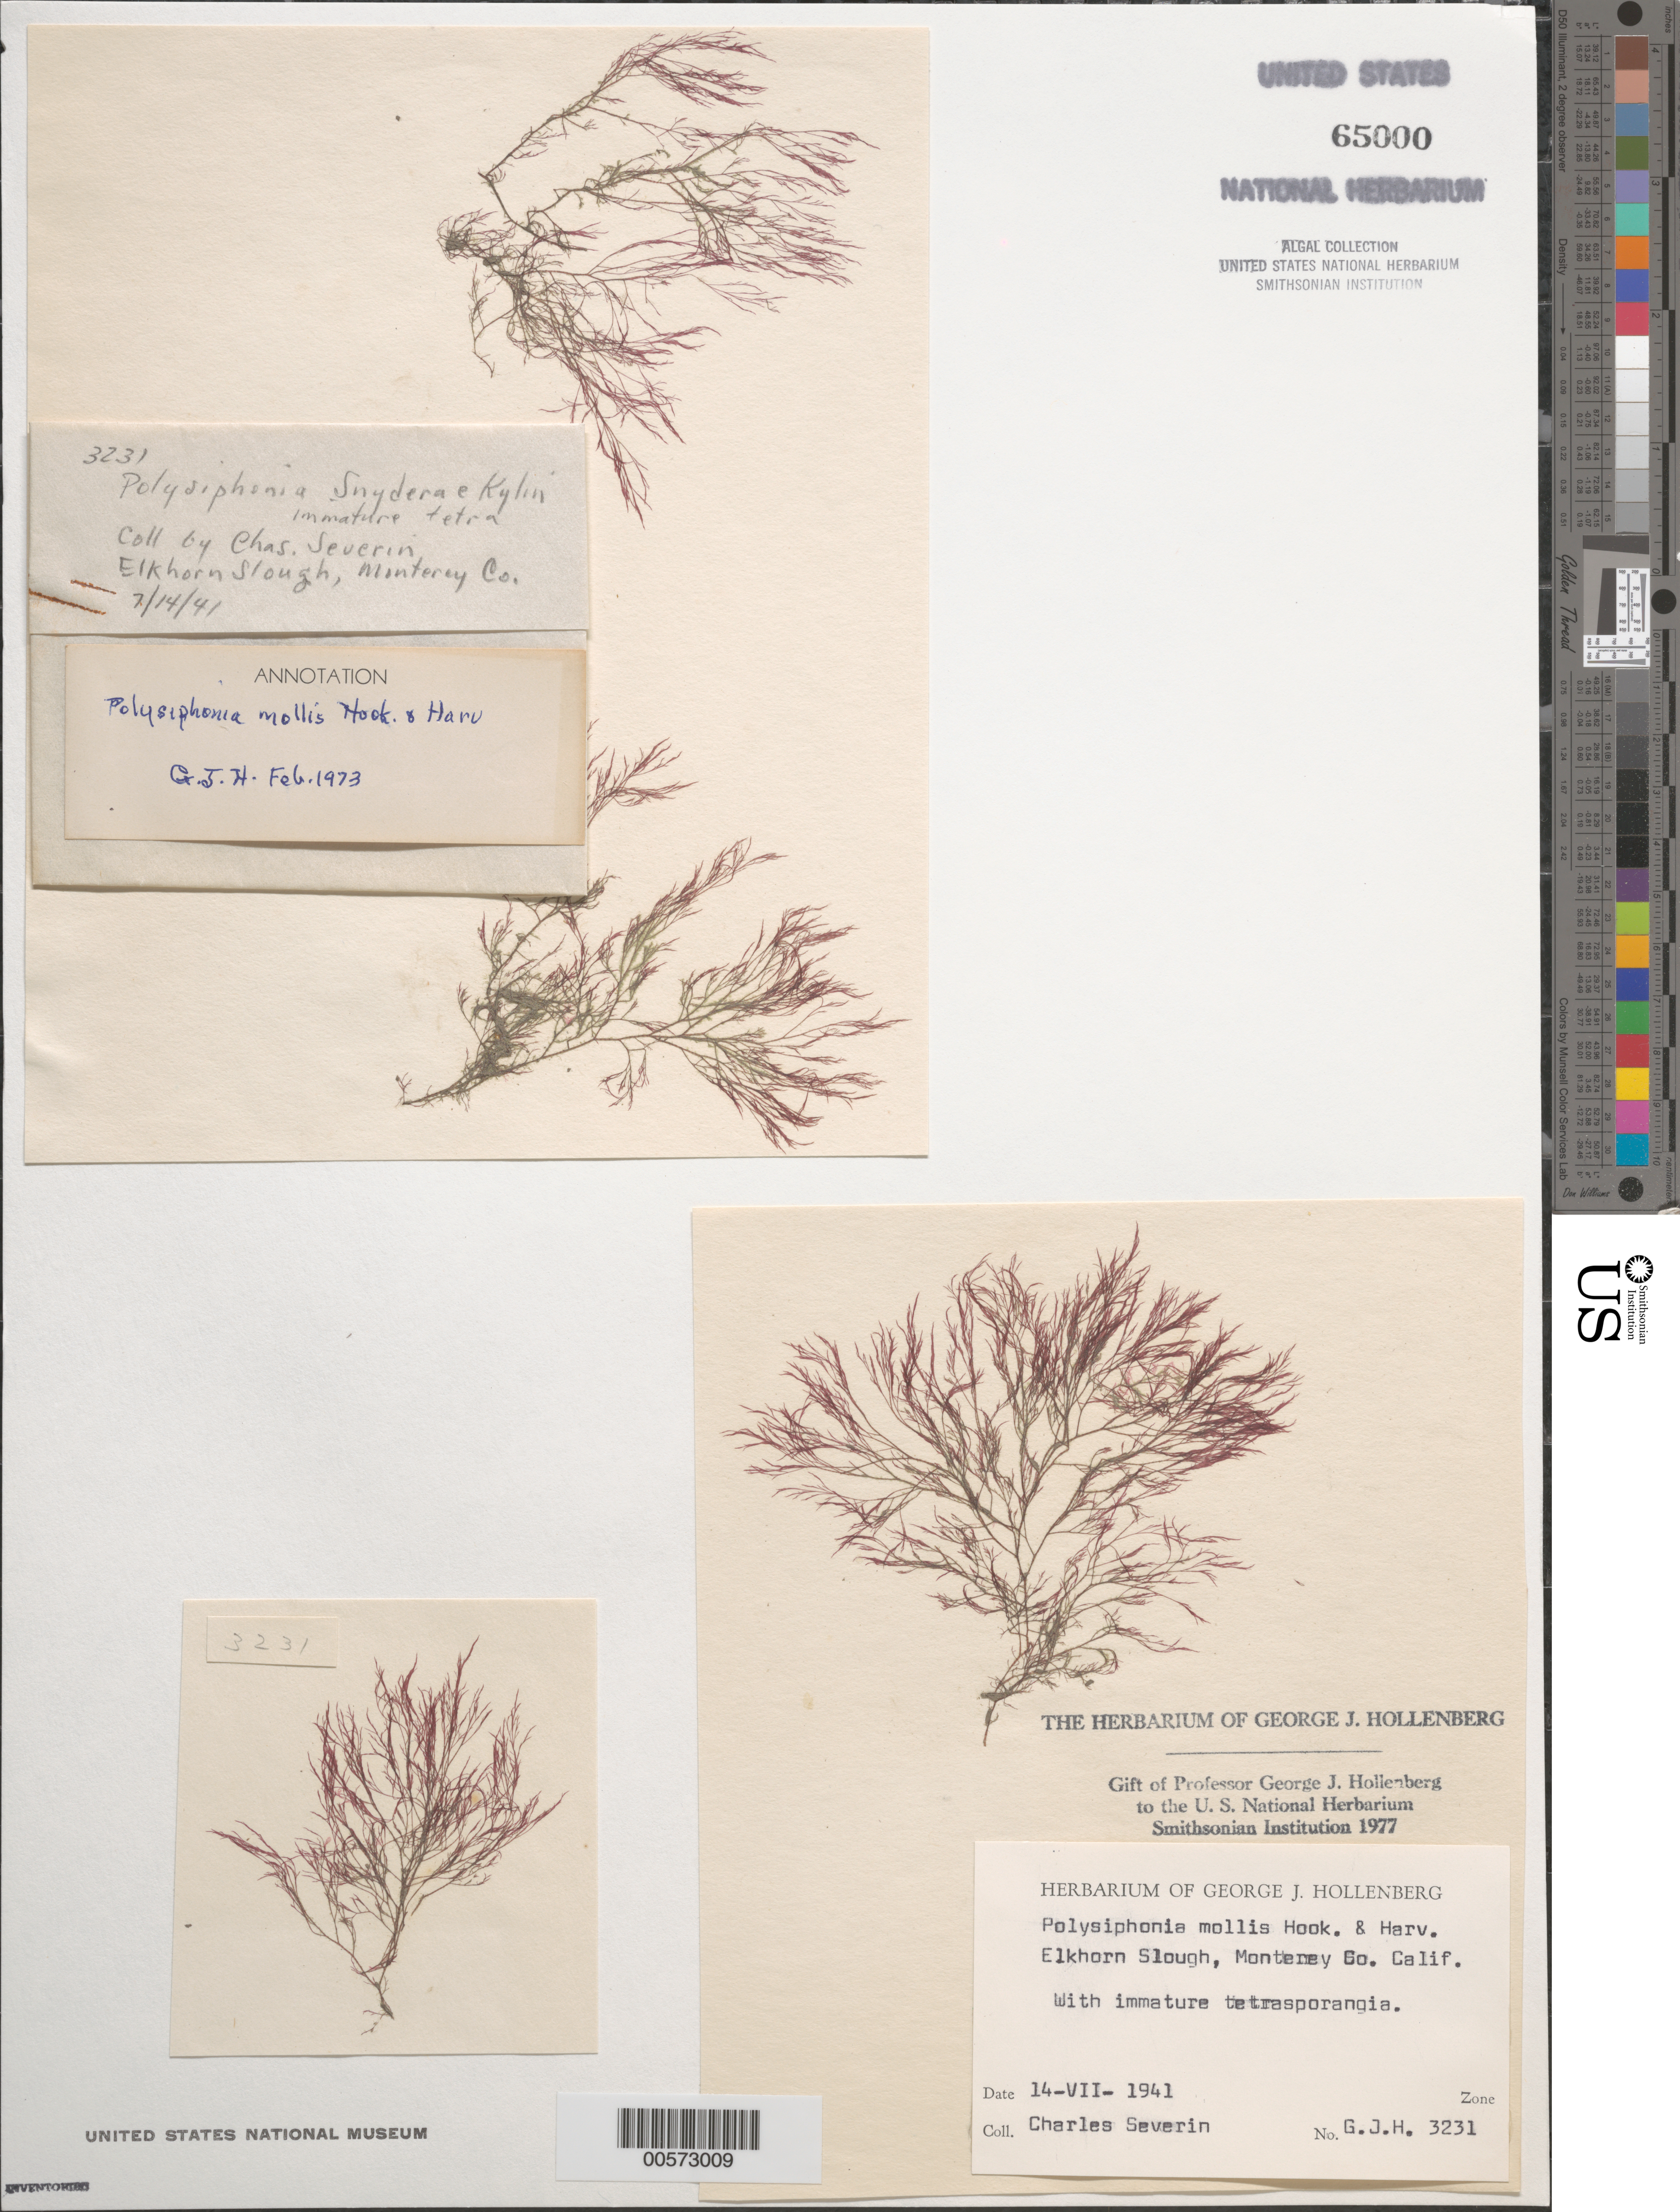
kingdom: Plantae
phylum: Rhodophyta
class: Florideophyceae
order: Ceramiales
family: Rhodomelaceae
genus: Polysiphonia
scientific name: Polysiphonia mollis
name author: Hook. f. & Harv.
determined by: Hollenberg, George J.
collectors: C. Severin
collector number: GJH 3231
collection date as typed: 14 Jul 1941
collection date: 1941-07-14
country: United States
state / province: California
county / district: Monterey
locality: Elkhorn Slough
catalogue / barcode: US 65000